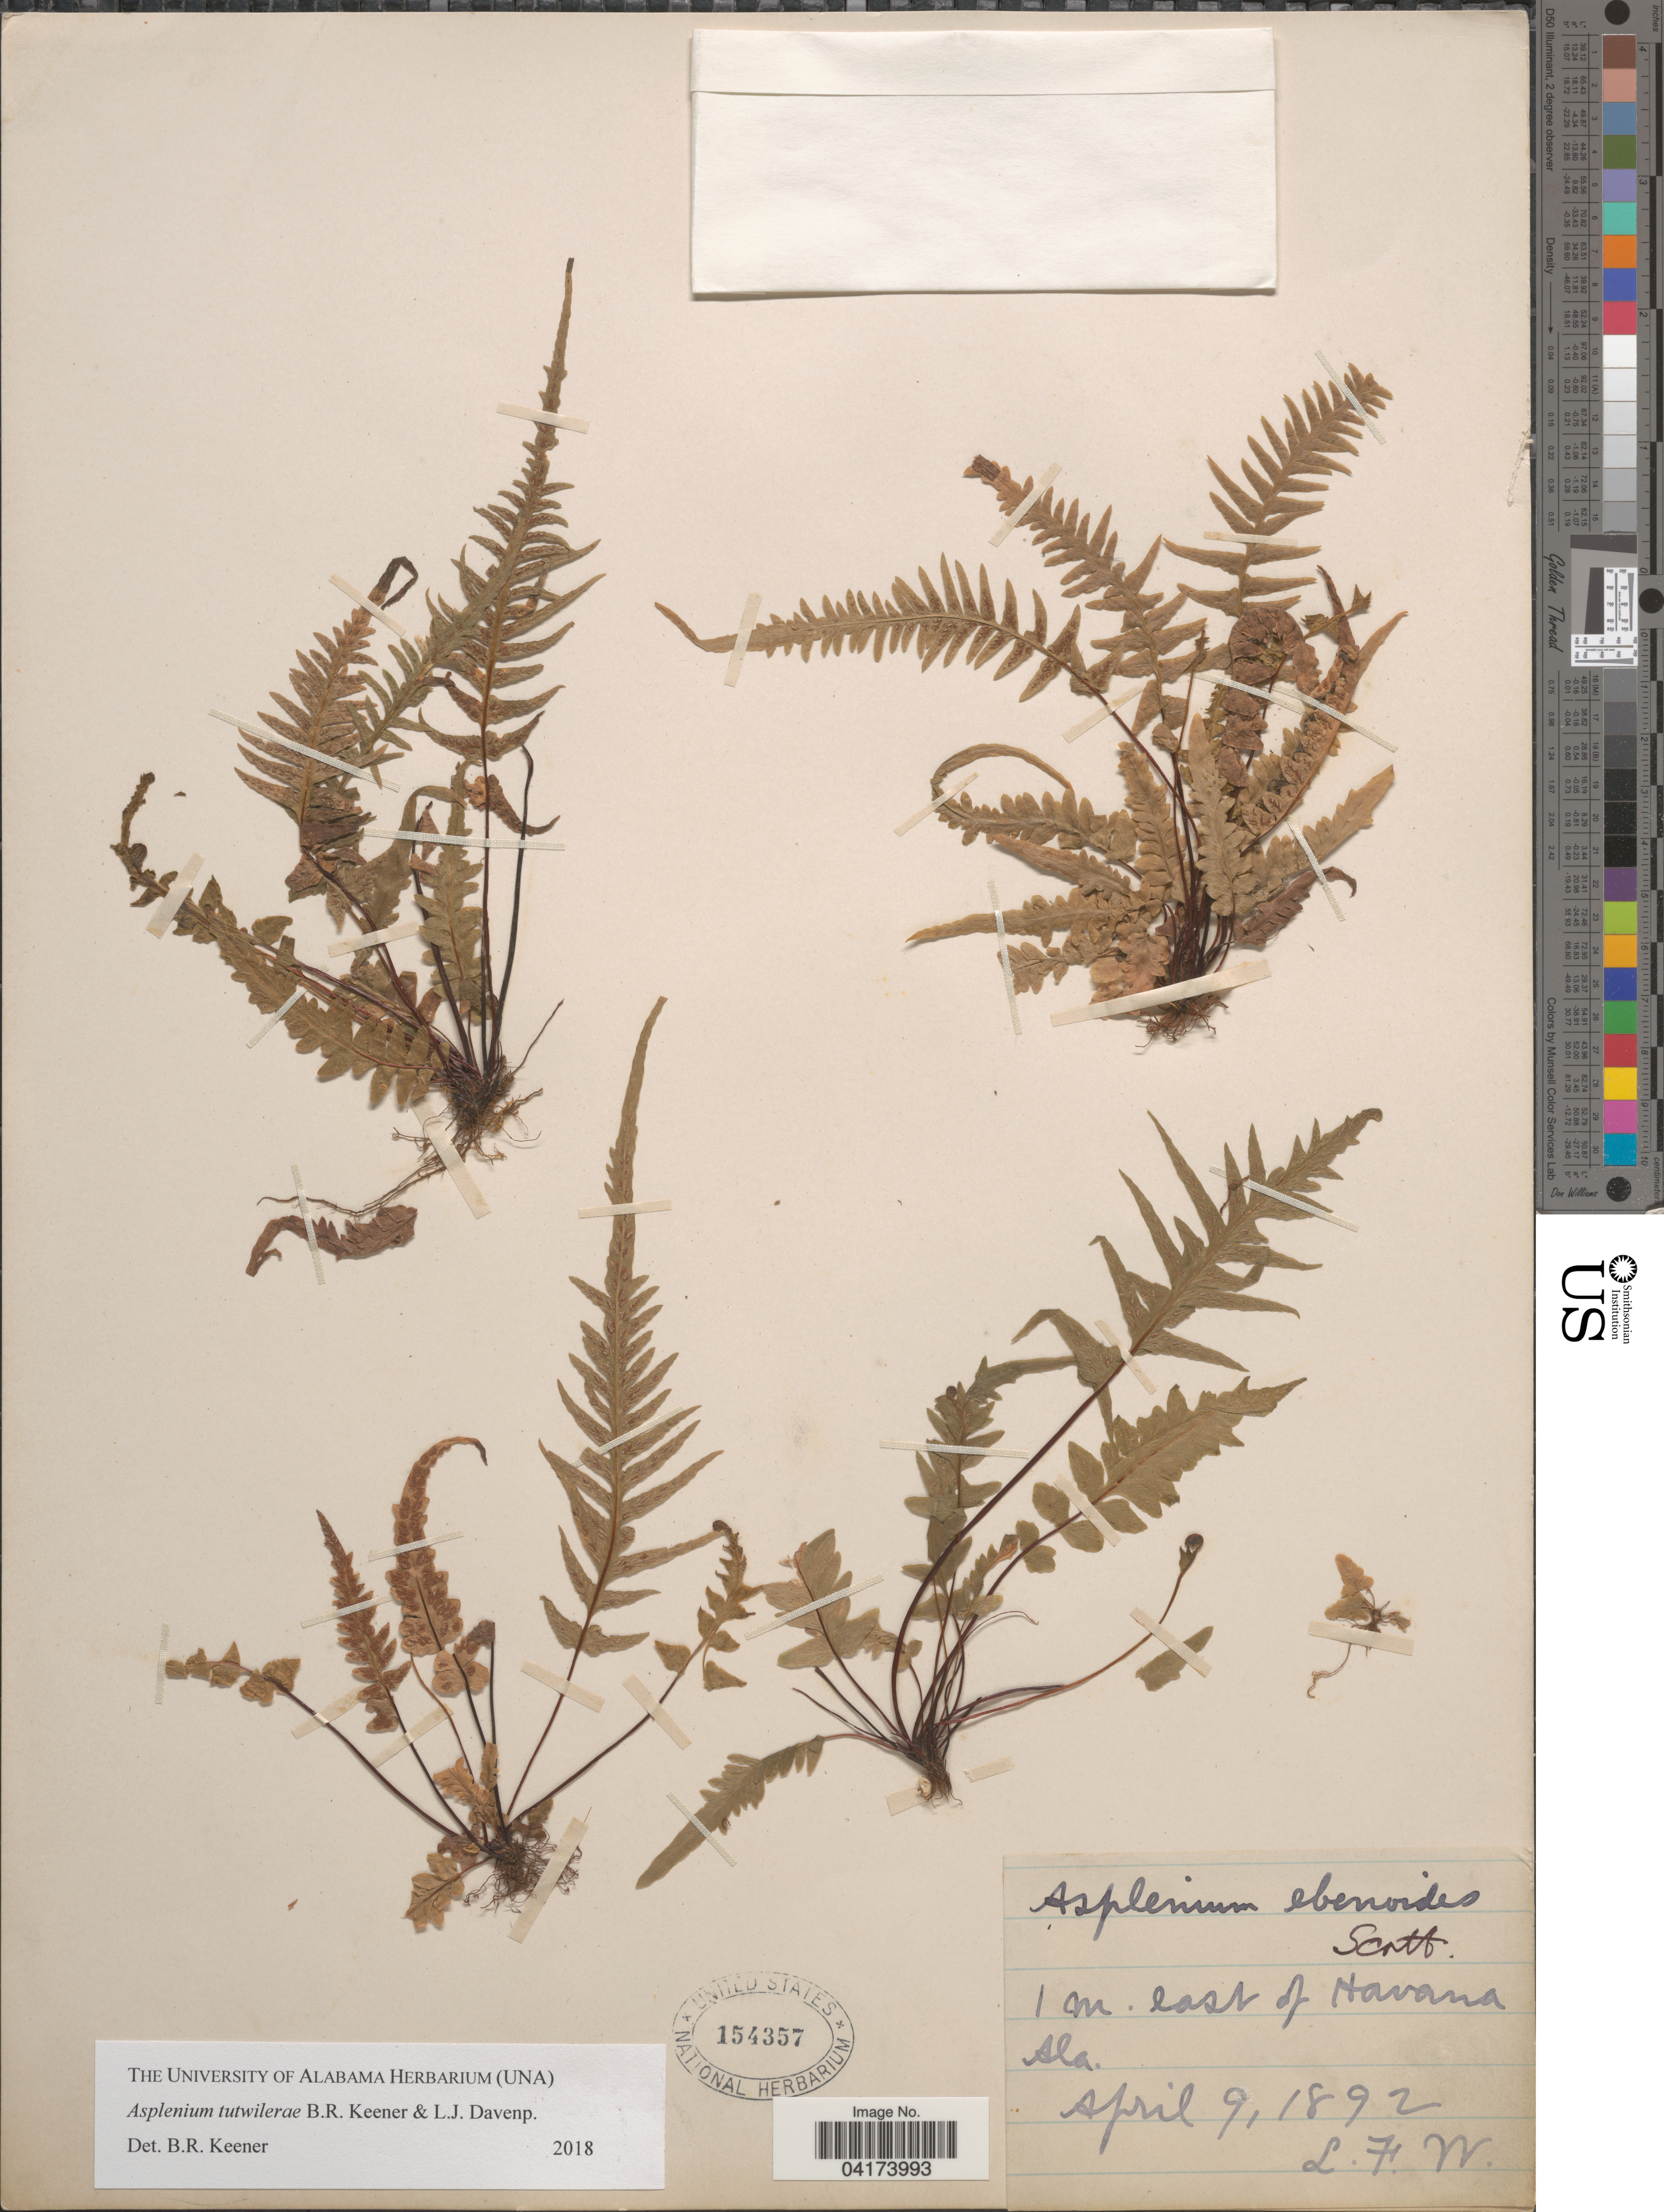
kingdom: Plantae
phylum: Tracheophyta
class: Polypodiopsida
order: Polypodiales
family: Aspleniaceae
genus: Asplenium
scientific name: Asplenium tutwilerae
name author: B.R. Keener & L.J. Davenp.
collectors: L. F. W.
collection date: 1892-04-09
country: United States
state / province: Alabama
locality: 1 m. east of Havana.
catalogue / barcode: US 154357